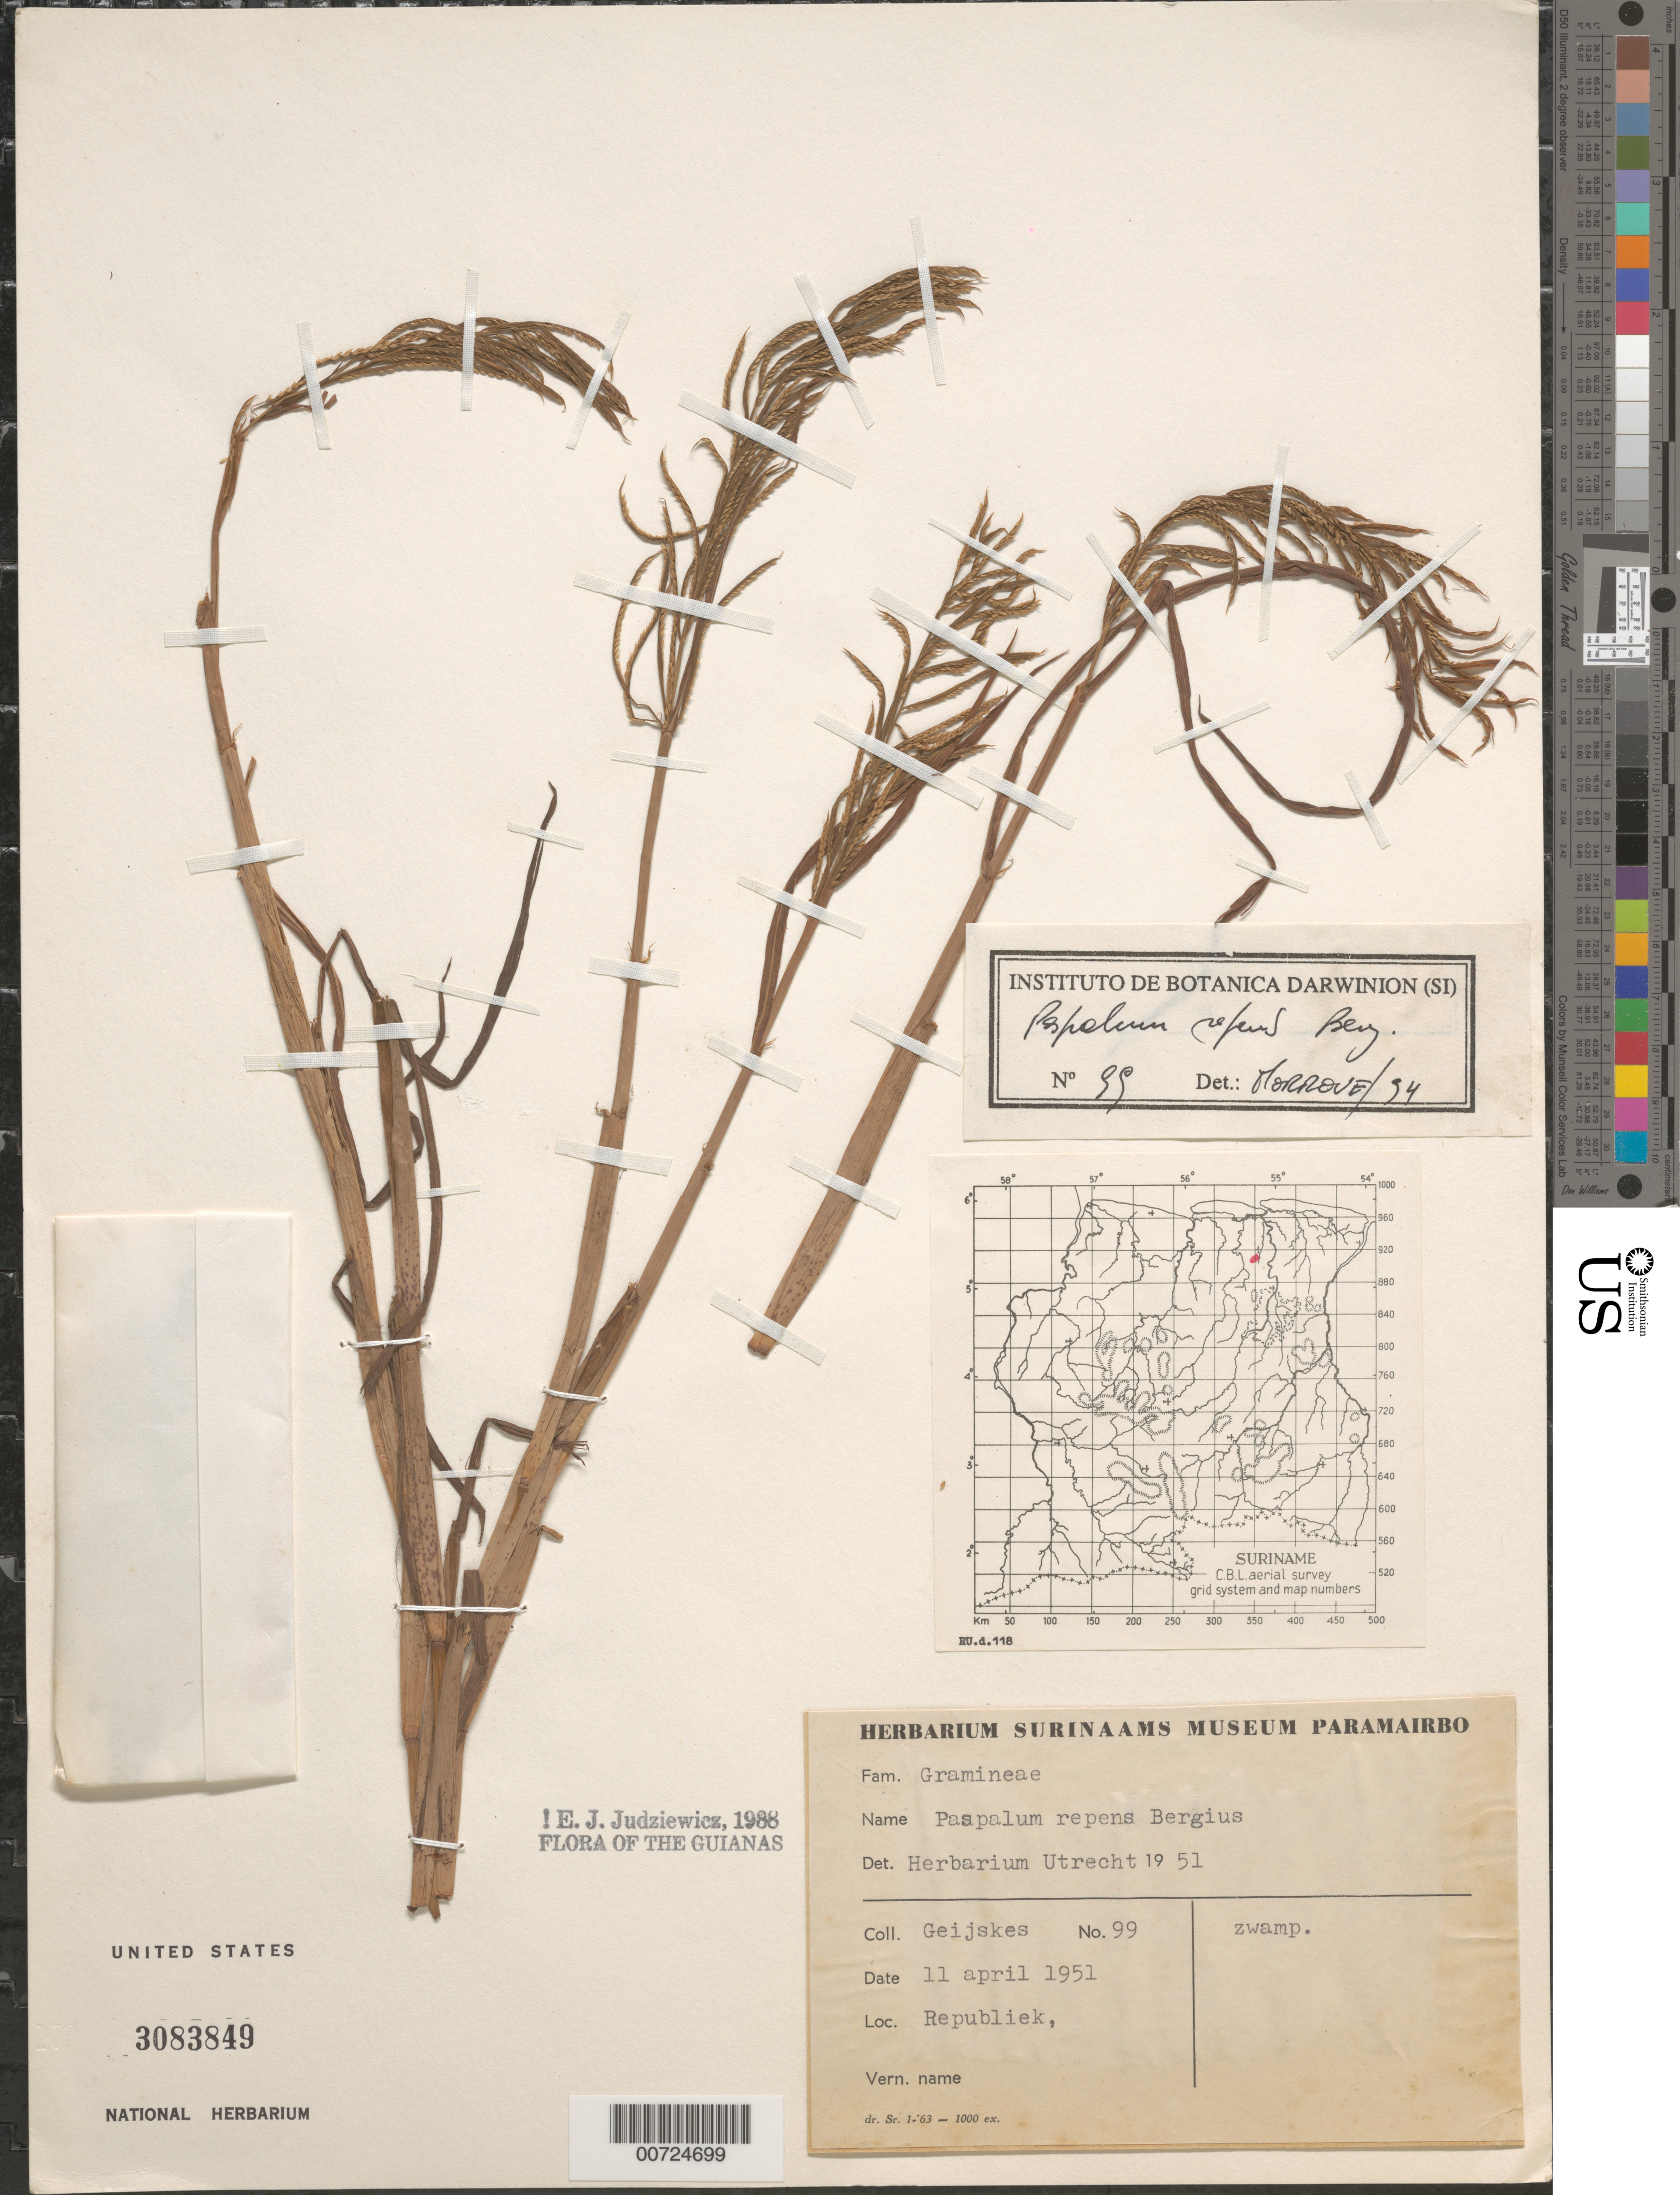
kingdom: Plantae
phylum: Tracheophyta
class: Liliopsida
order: Poales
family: Poaceae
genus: Paspalum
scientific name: Paspalum repens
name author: P.J. Bergius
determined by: Morrone, O. N., (SI), Instituto de Botánica Darwinion (Argentina)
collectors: D. Geijskes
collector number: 99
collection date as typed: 11-Apr-51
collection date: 1951-04-11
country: Suriname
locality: Republiek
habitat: Swamp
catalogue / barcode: US 3083849